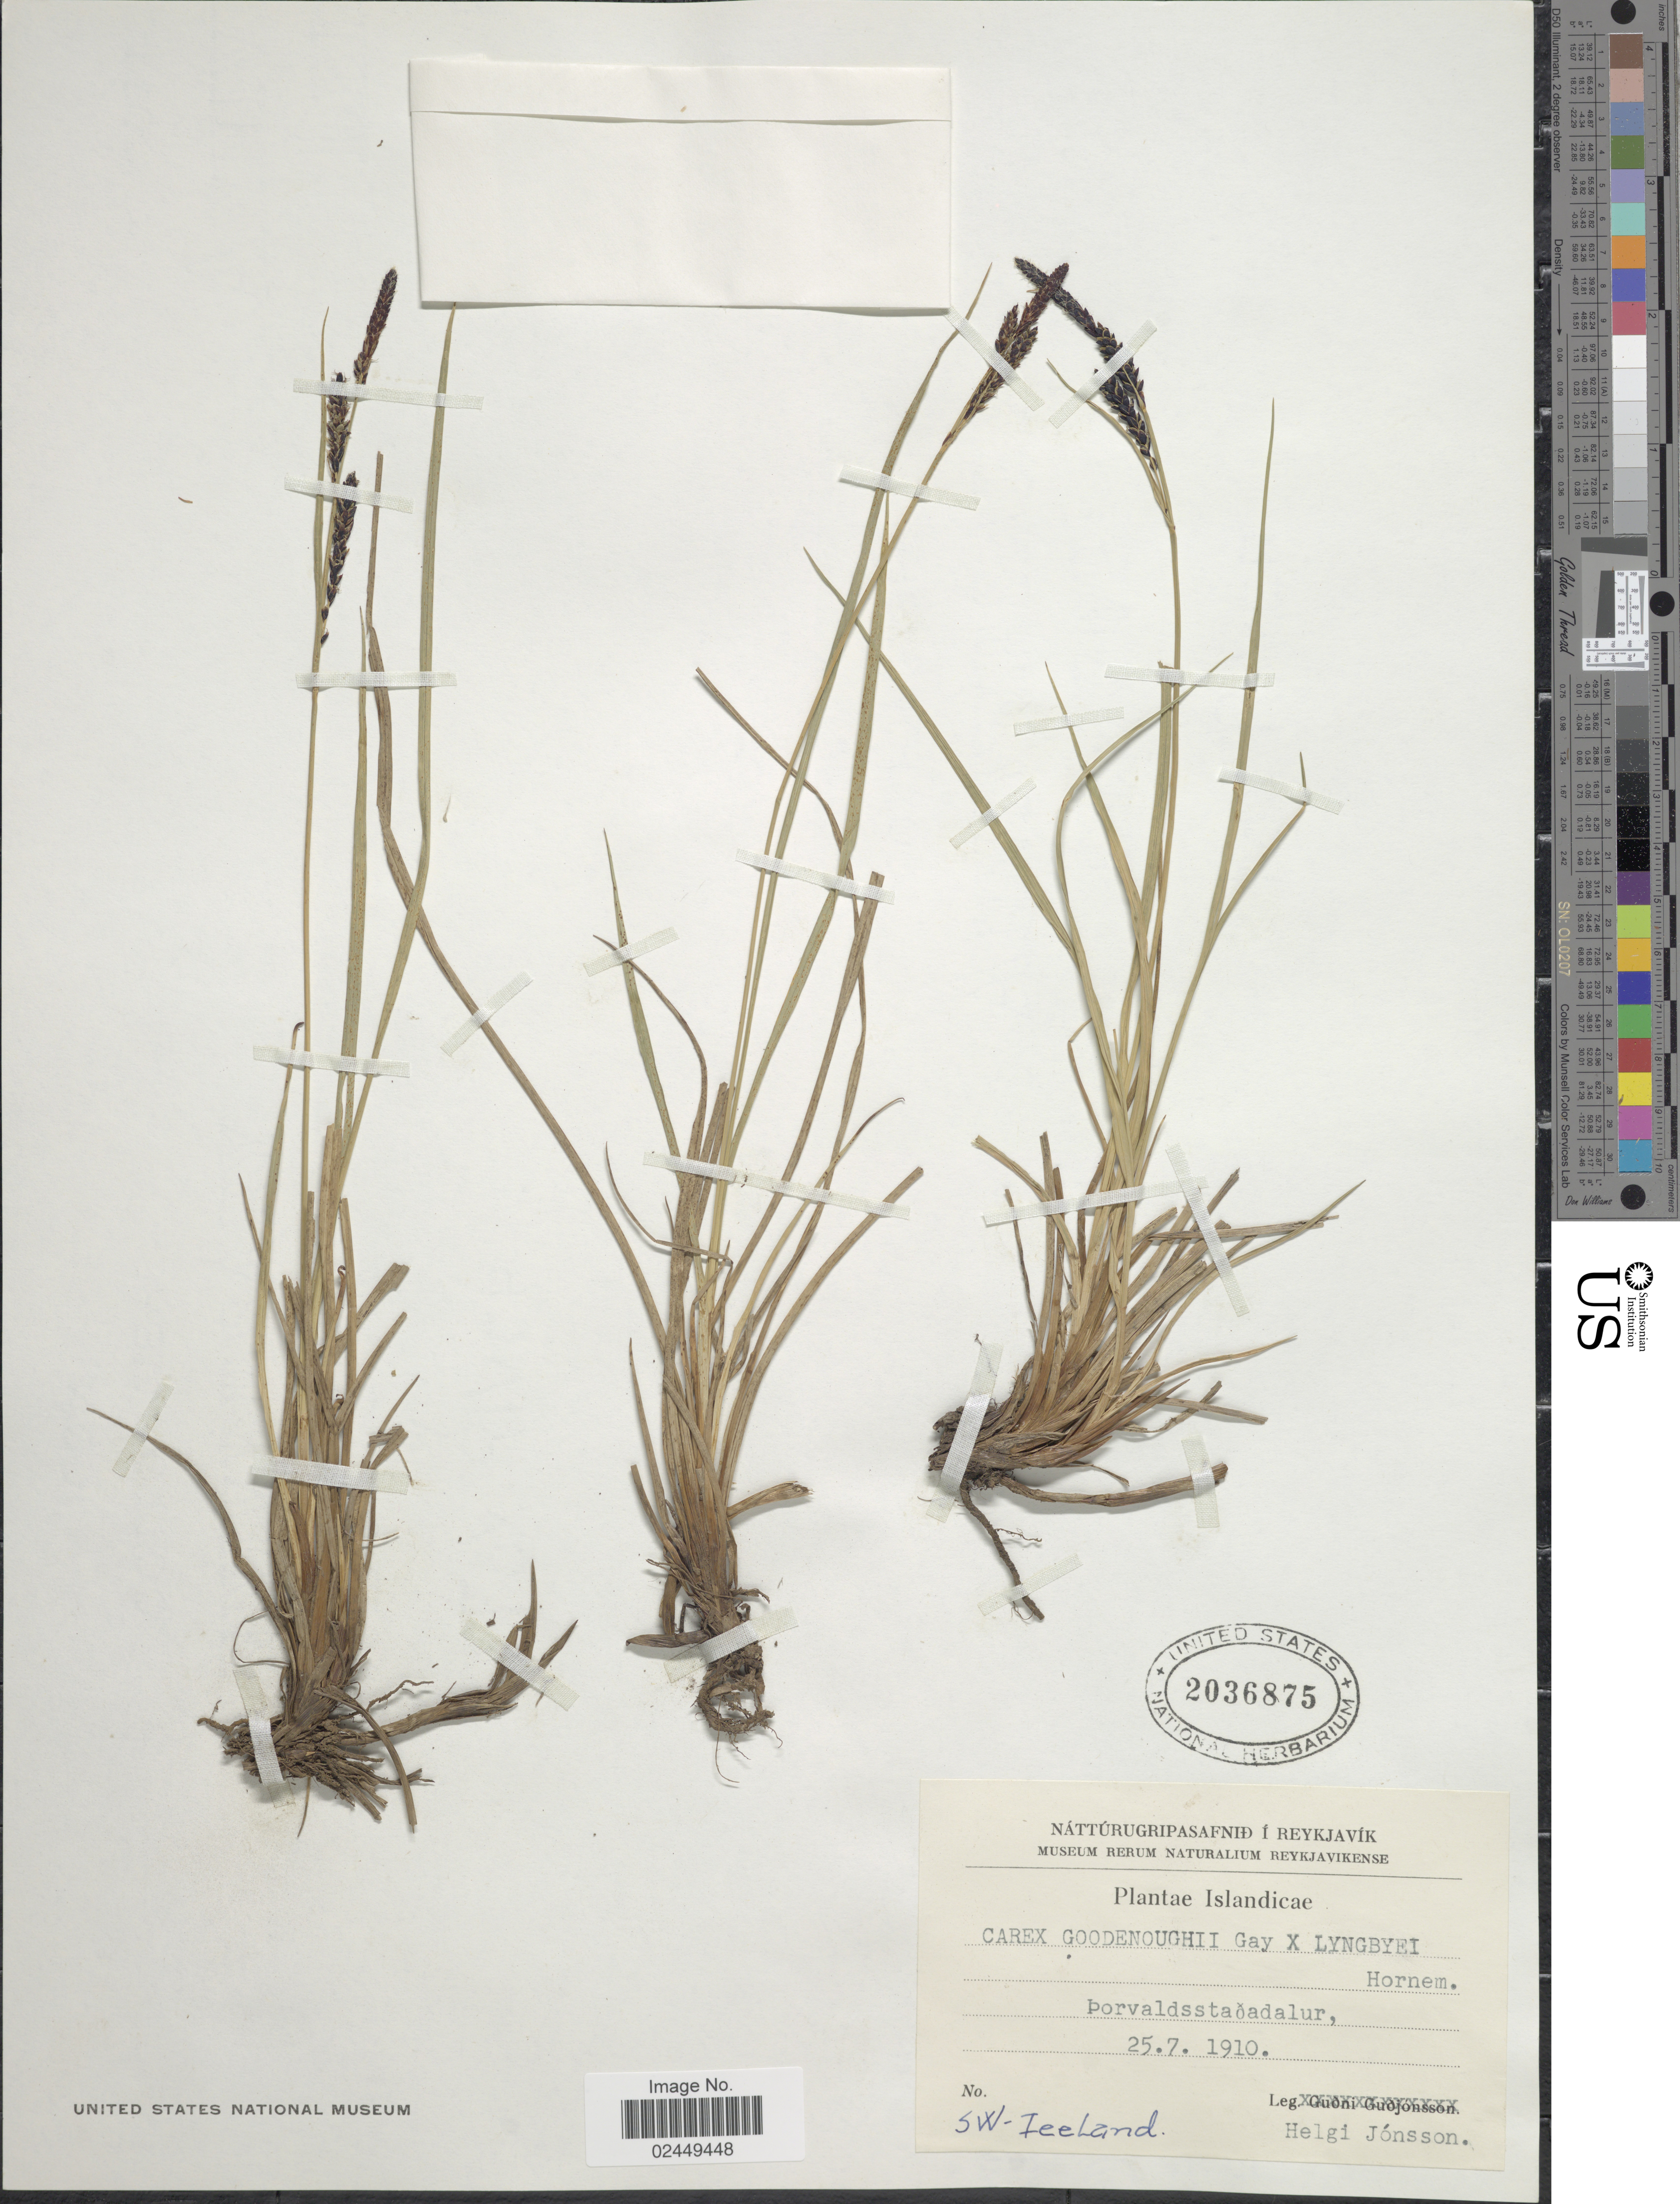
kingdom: Plantae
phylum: Tracheophyta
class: Liliopsida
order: Poales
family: Cyperaceae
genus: Carex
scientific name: Carex nigra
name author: (L.) Reichard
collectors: H. Jónsson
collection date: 1910-07-25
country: Iceland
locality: Islandicae, Porvaldssta [illegible text]adalur. SW - Iceland.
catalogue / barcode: US 2036875